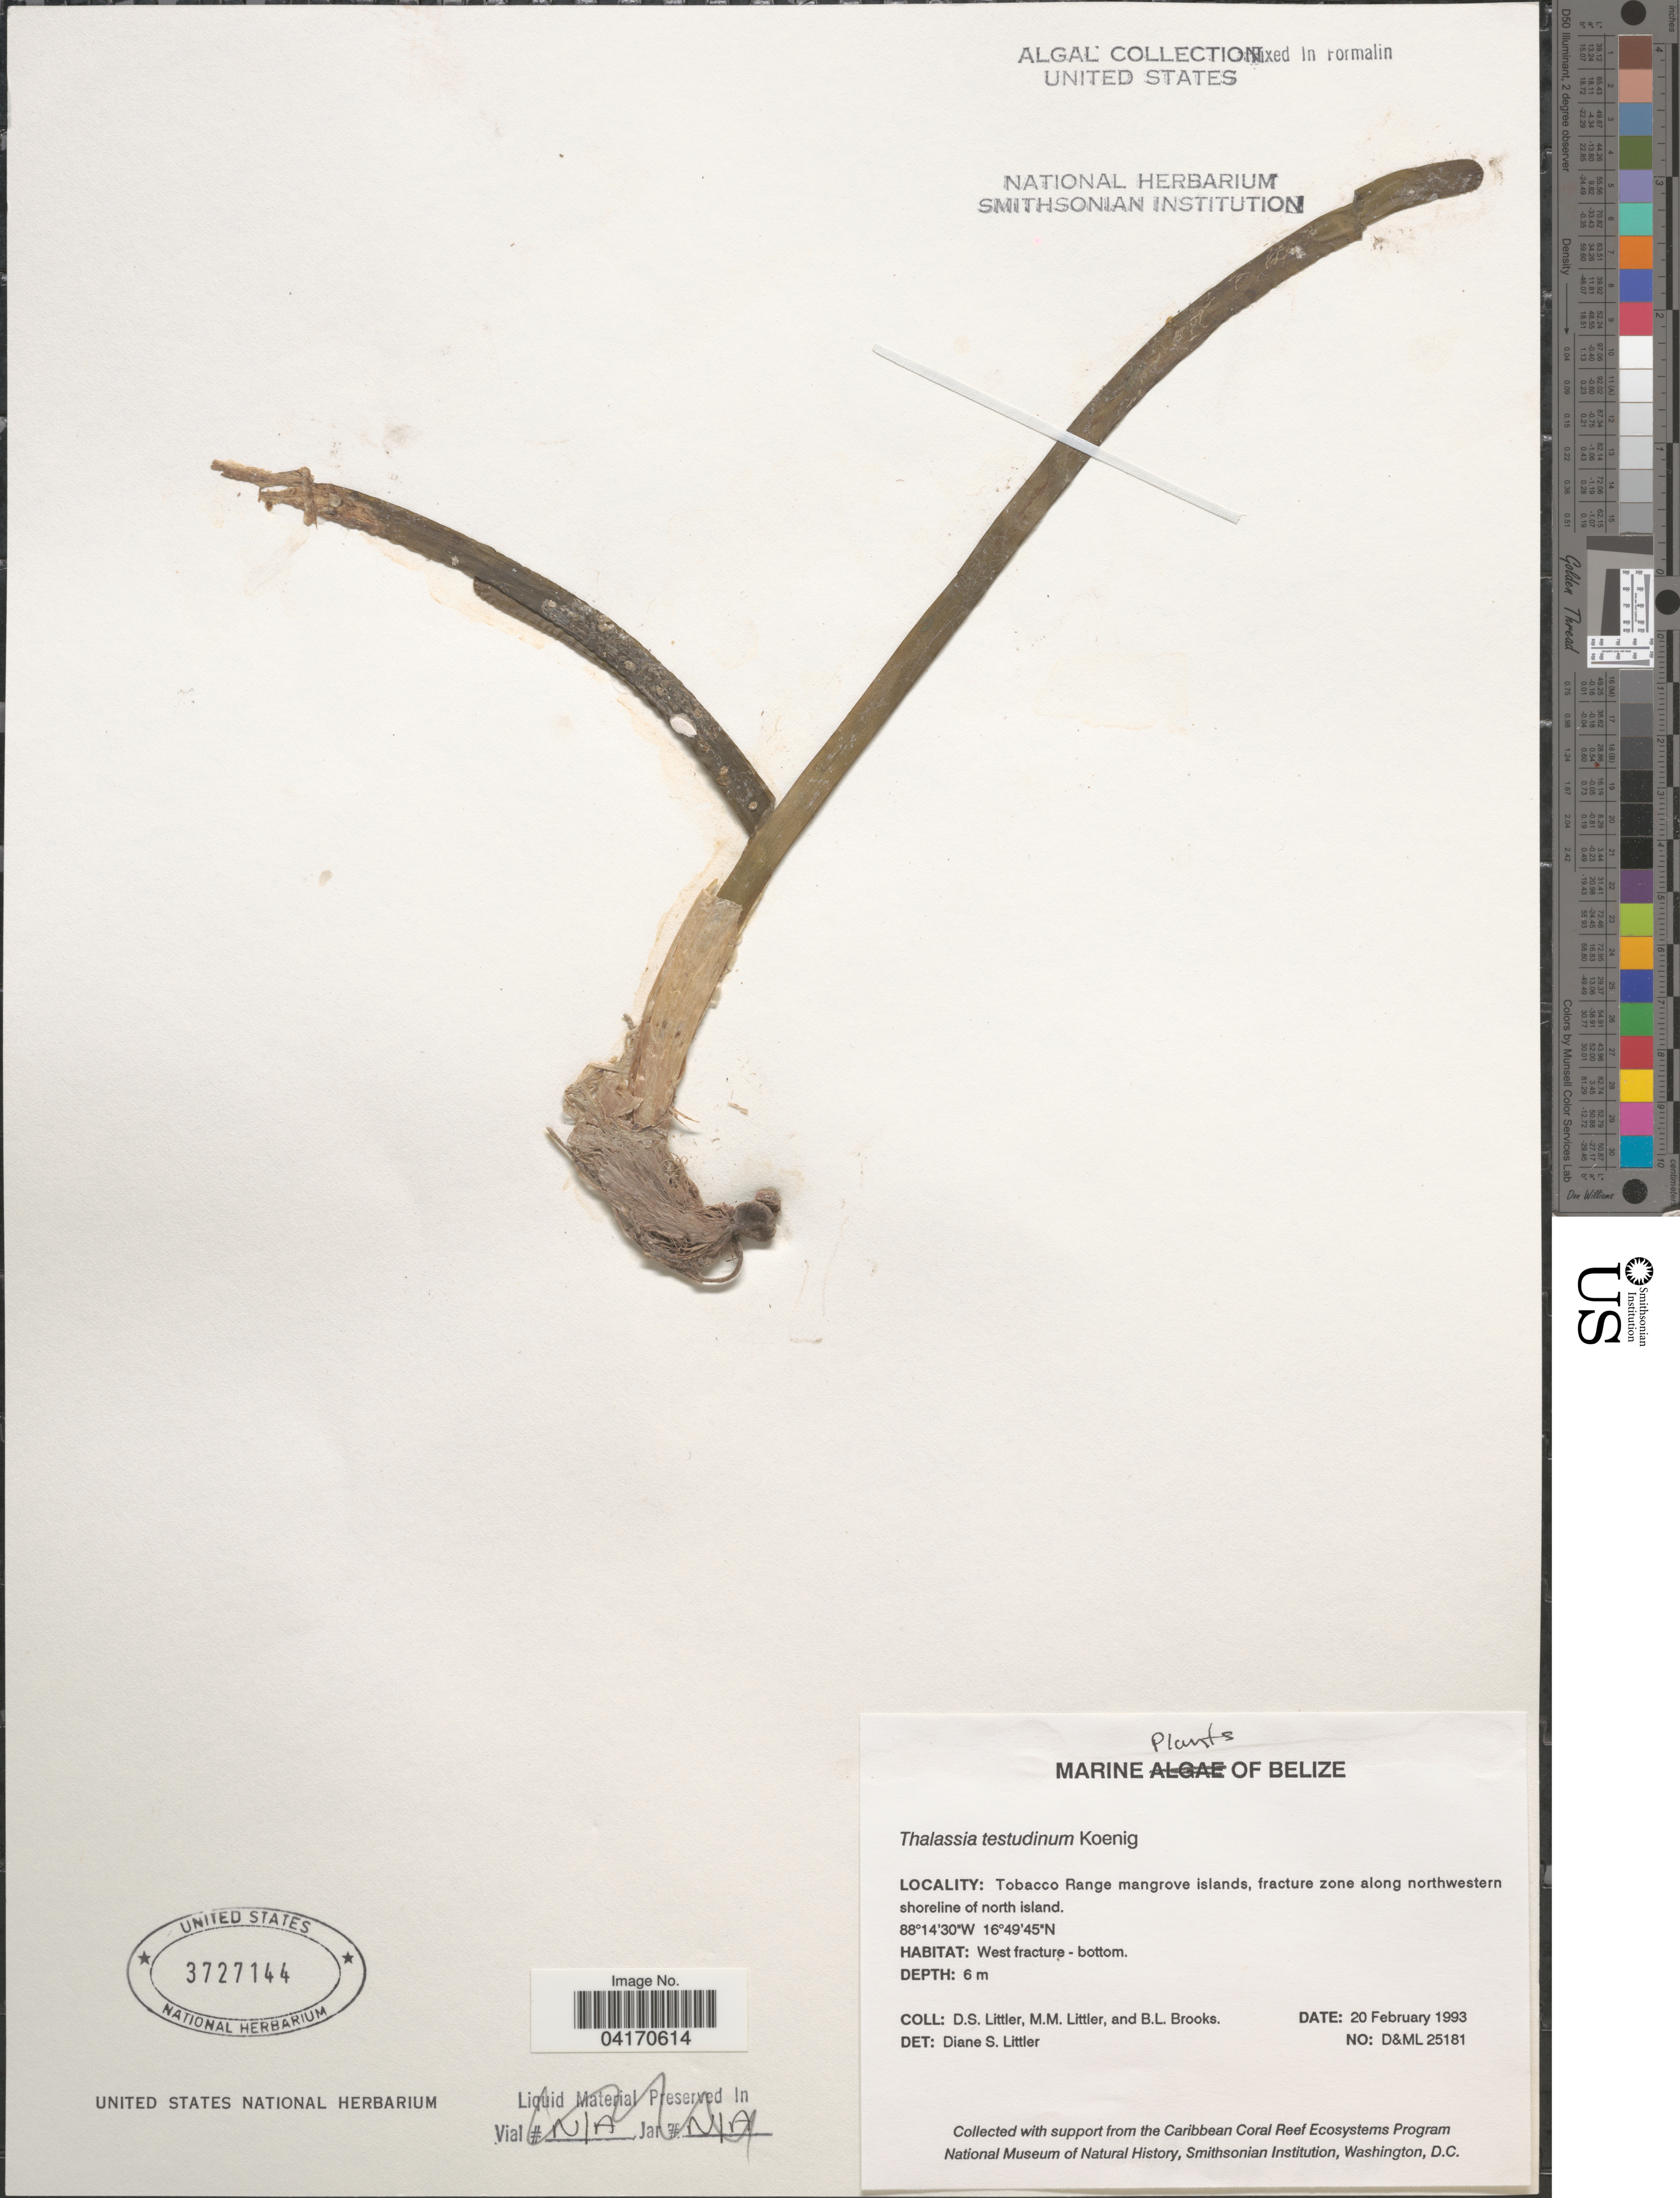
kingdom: Plantae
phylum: Tracheophyta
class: Liliopsida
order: Alismatales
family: Hydrocharitaceae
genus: Thalassia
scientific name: Thalassia testudinum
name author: Banks & Sol. ex K.D. Koenig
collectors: D. S. Littler & B. Brooks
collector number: D&ML 25181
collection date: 1993-02-20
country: Belize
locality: Tobacco Range mangrove islands, fracture zone along northwestern shoreline of north island.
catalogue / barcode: US 3727144